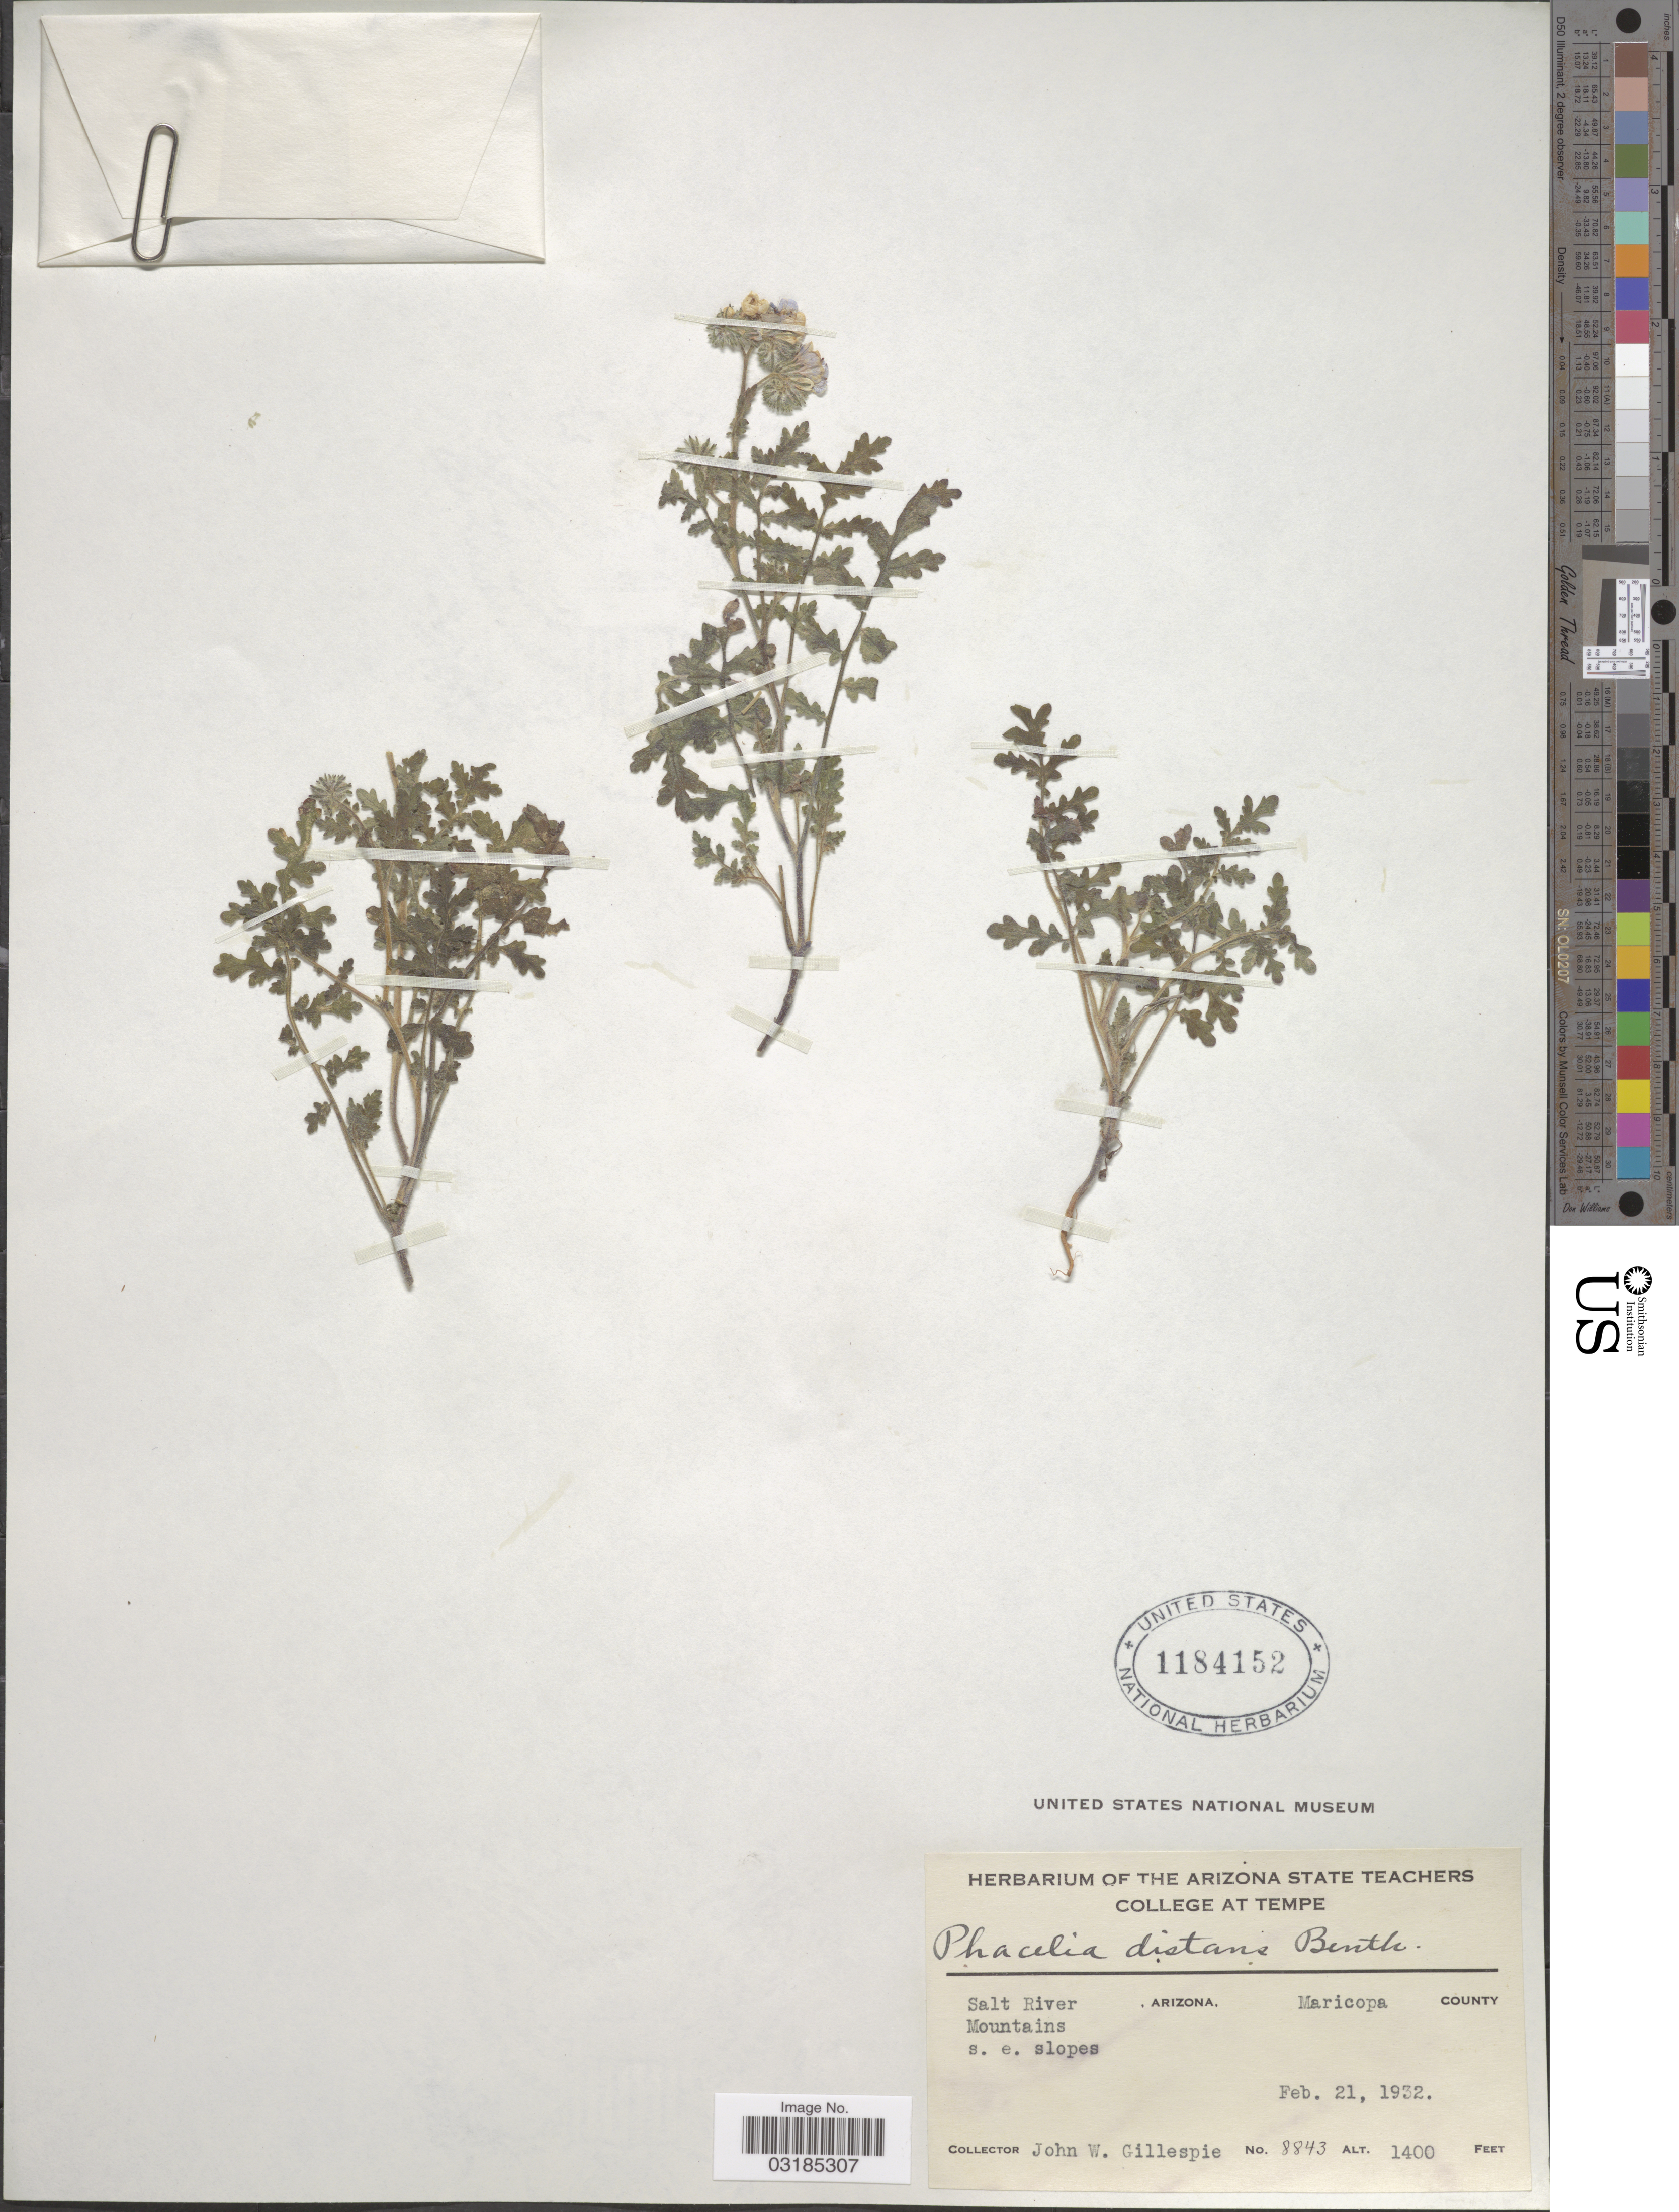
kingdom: Plantae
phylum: Tracheophyta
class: Magnoliopsida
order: Boraginales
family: Hydrophyllaceae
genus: Phacelia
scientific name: Phacelia distans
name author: Benth.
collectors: J. W. Gillespie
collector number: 8843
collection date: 1932-02-21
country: United States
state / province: Arizona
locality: Salt River Mountains. Maricopa County. s.e. slopes.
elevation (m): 427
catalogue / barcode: US 1184152